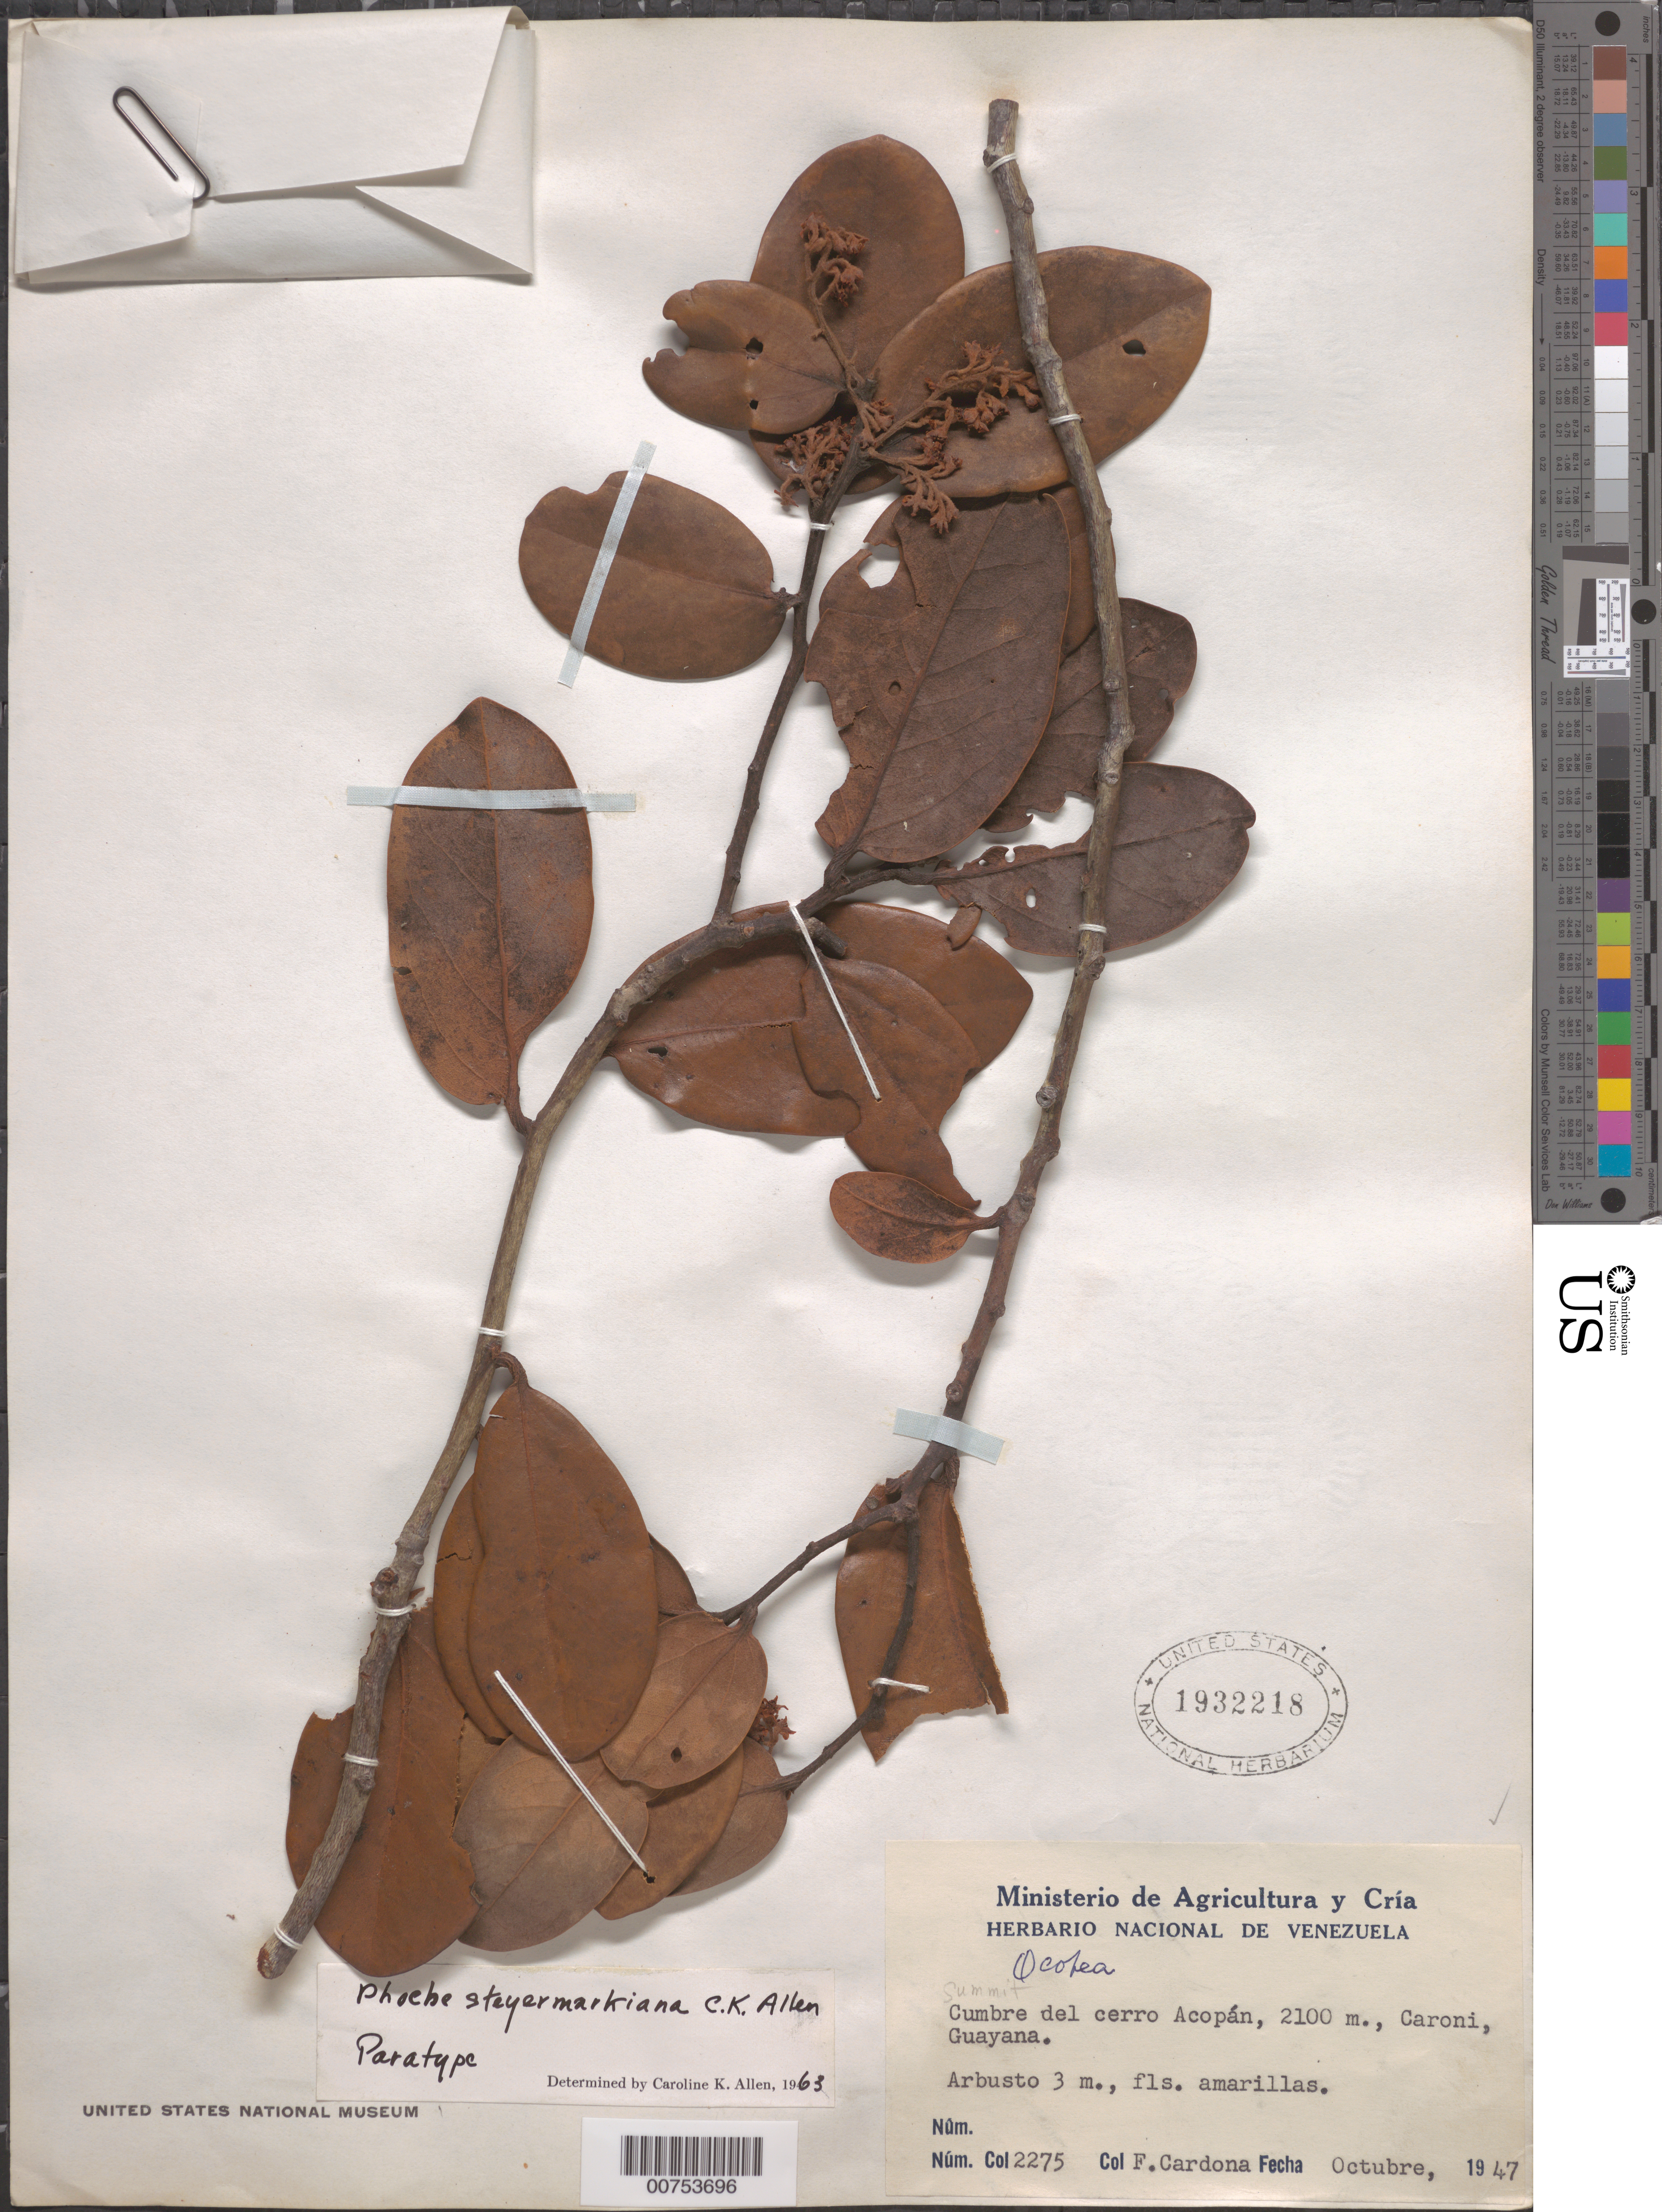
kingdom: Plantae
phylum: Tracheophyta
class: Magnoliopsida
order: Laurales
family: Lauraceae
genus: Phoebe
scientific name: Phoebe steyermarkiana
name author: C.K. Allen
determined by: Allen, C. K.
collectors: F. Cardona Puig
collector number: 2275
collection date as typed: Oct-47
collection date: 1947-10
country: Venezuela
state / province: Bolívar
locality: Cerro Acopán, Río Caroní, Guayana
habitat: Summit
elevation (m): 2100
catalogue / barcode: US 1932218